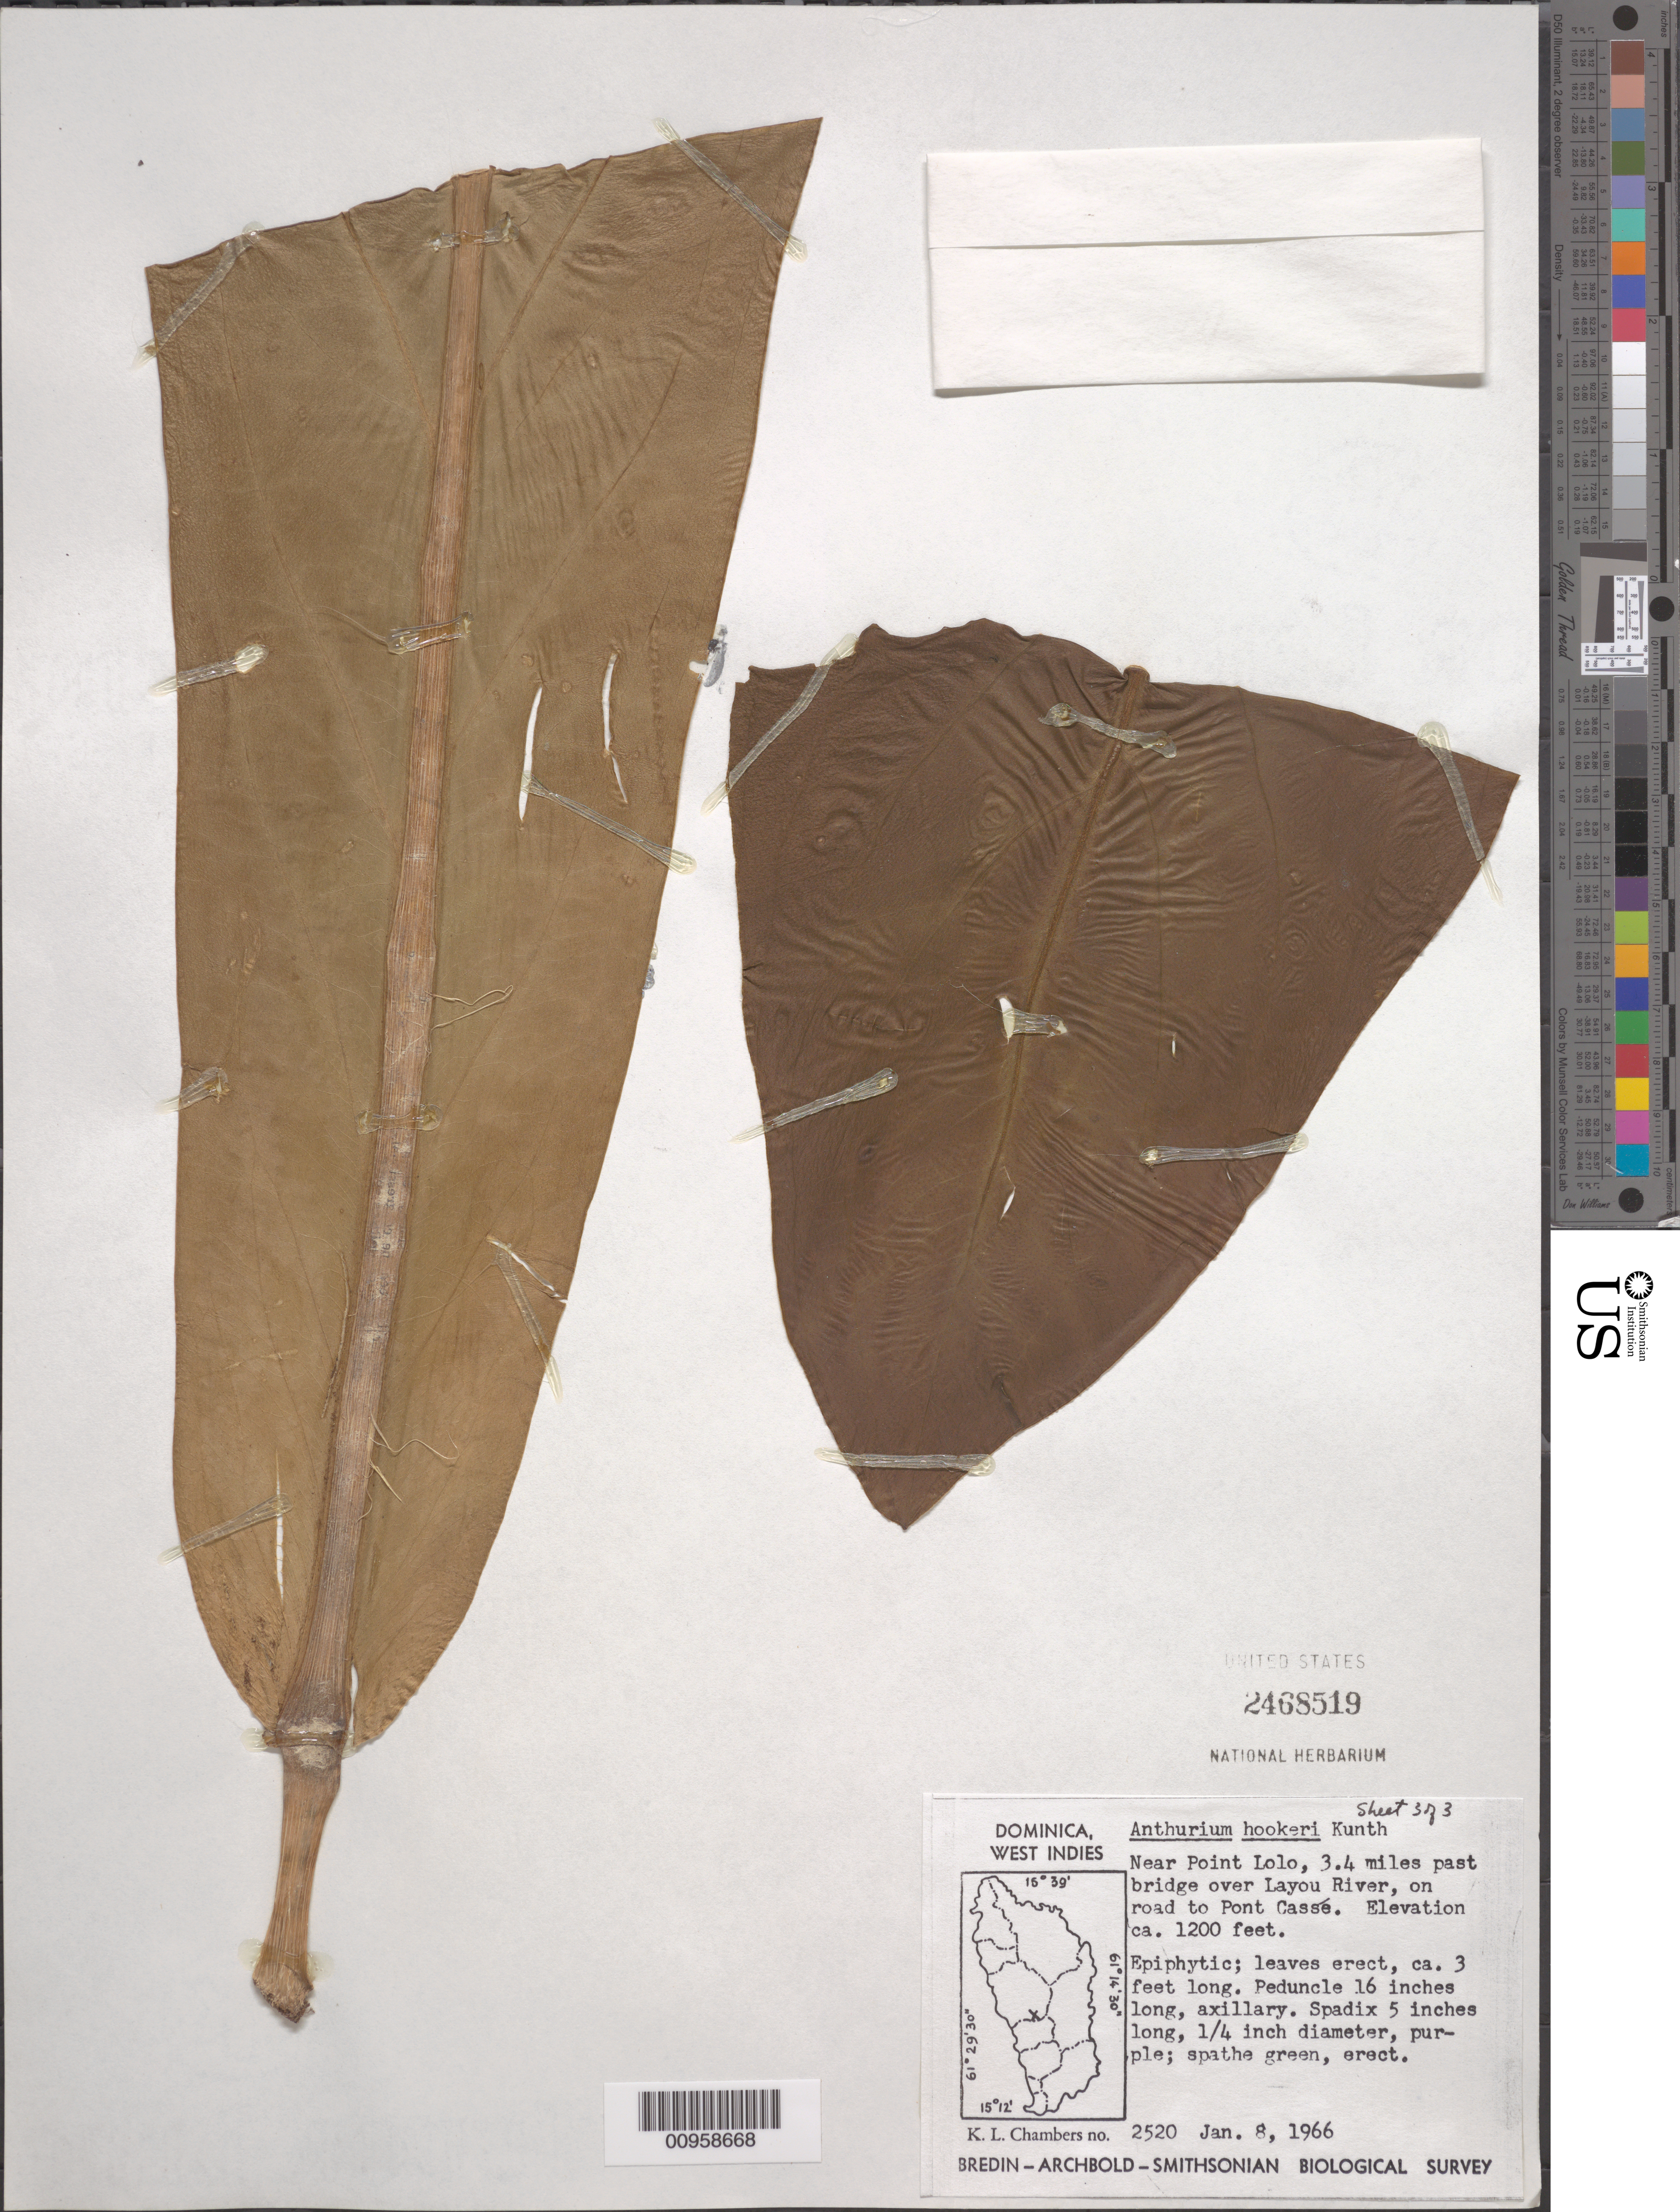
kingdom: Plantae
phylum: Tracheophyta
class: Liliopsida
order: Alismatales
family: Araceae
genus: Anthurium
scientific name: Anthurium hookeri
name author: Kunth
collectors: K. L. Chambers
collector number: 2520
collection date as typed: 08 Jan 1966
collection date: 1966-01-08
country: Dominica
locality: Near Point Lolo, 3.4 miles past bridge over Layou River, on road to Pont Cassé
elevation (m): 366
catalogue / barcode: US 2468519